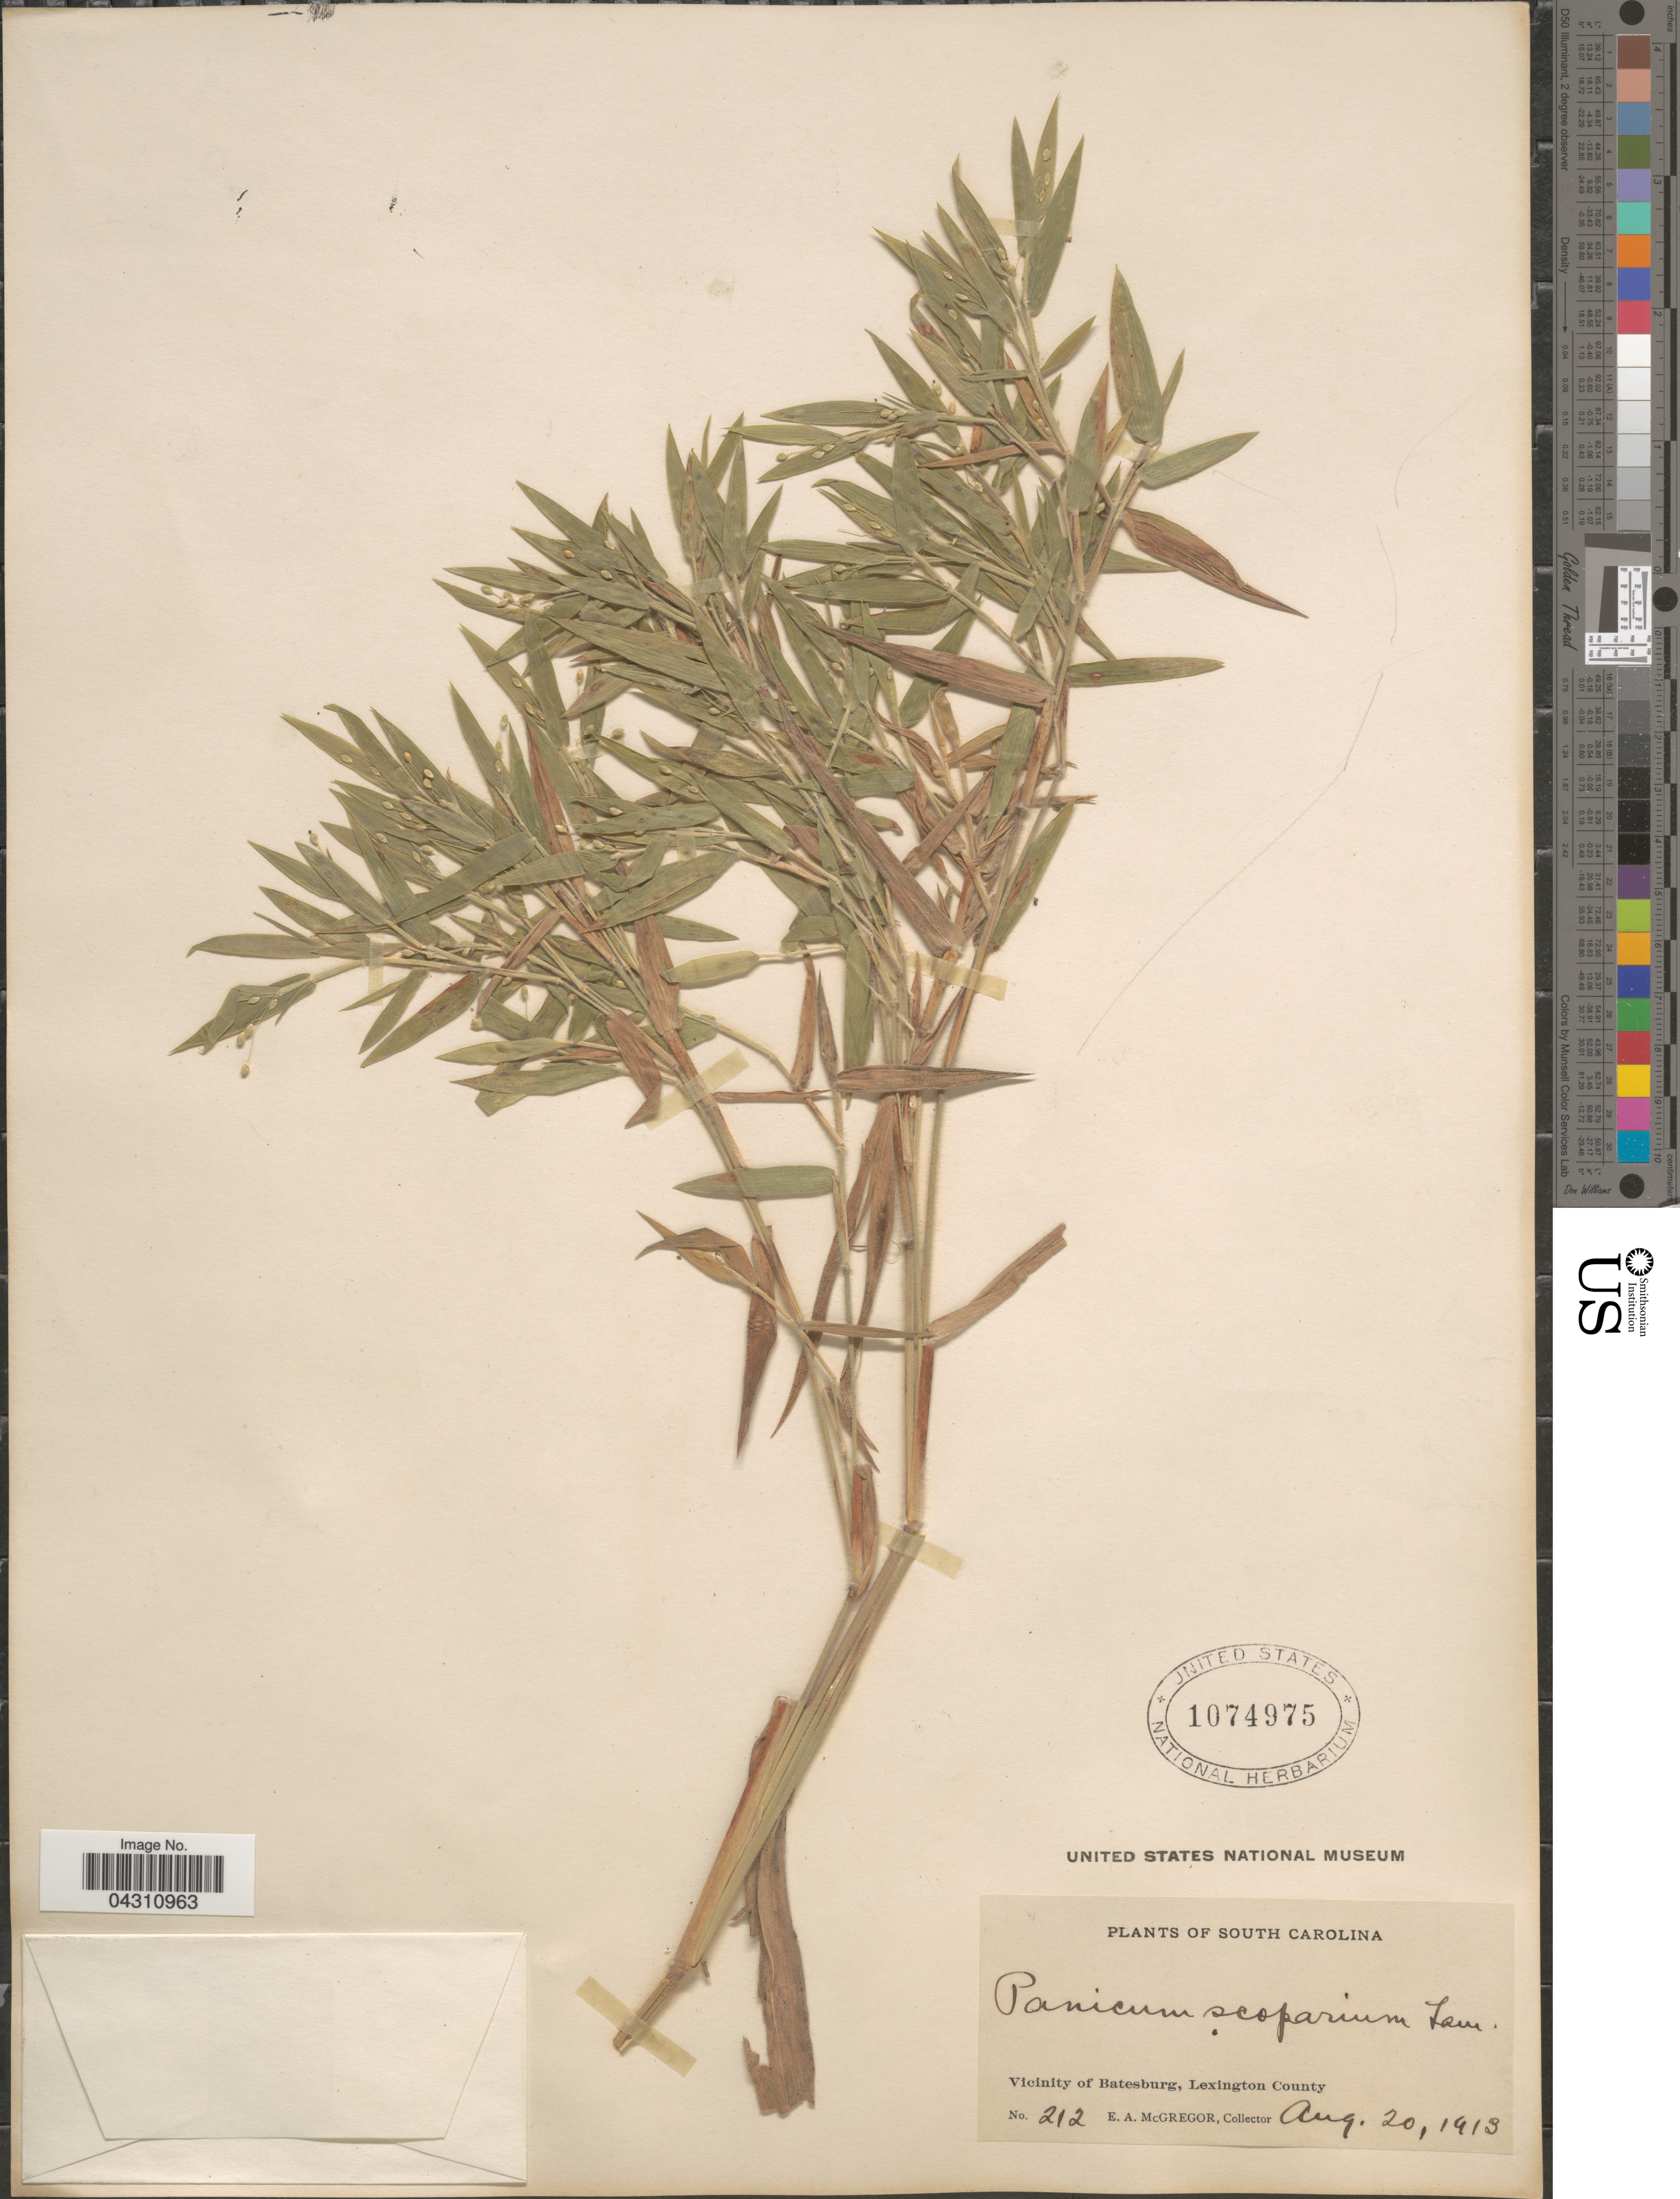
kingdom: Plantae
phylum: Tracheophyta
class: Liliopsida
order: Poales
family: Poaceae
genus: Dichanthelium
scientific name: Dichanthelium scoparium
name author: (Lam.) Gould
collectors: E. A. McGregor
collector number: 212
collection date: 1913-08-20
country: United States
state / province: South Carolina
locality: Vicinity of Batesburg, Lexington County.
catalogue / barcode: US 1074975